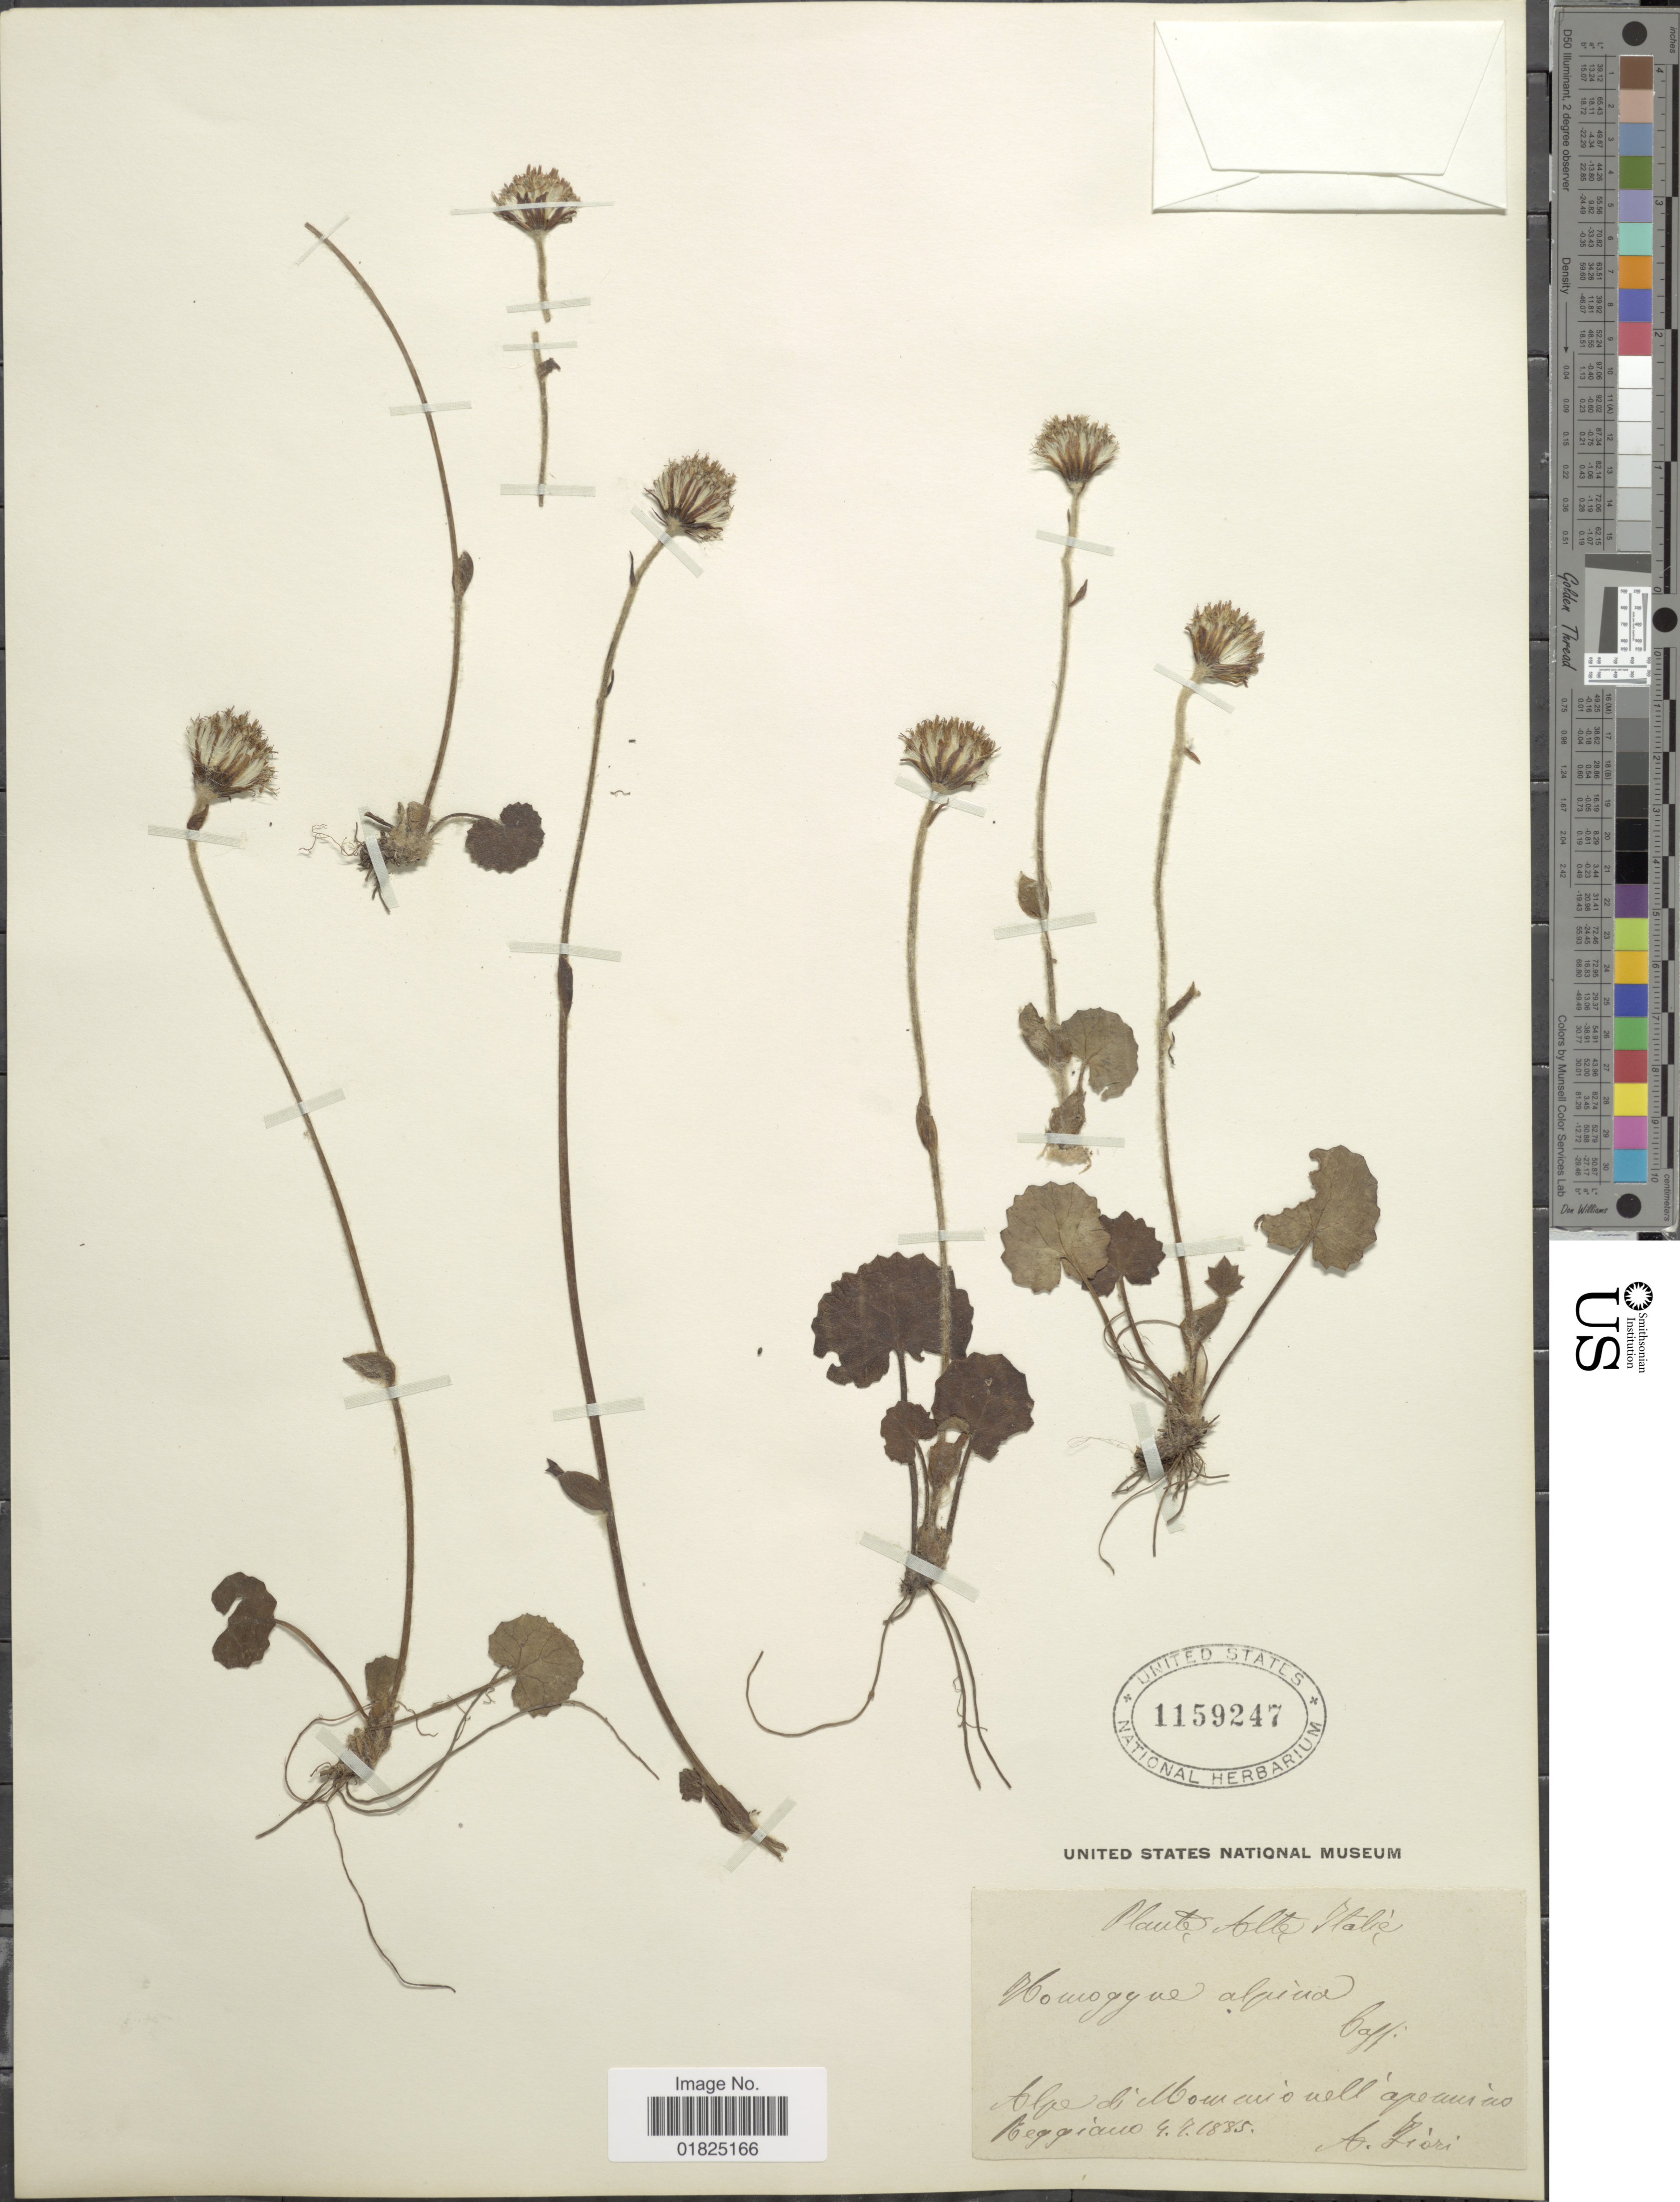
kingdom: Plantae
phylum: Tracheophyta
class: Magnoliopsida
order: Asterales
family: Asteraceae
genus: Homogyne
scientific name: Homogyne alpina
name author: (L.) Cass.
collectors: A. Fiori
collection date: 1885-07-09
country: Italy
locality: Alte Italie, Alpe di Mommionell ap [illegible text] Beggiano [interpreted]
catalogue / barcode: US 1159247